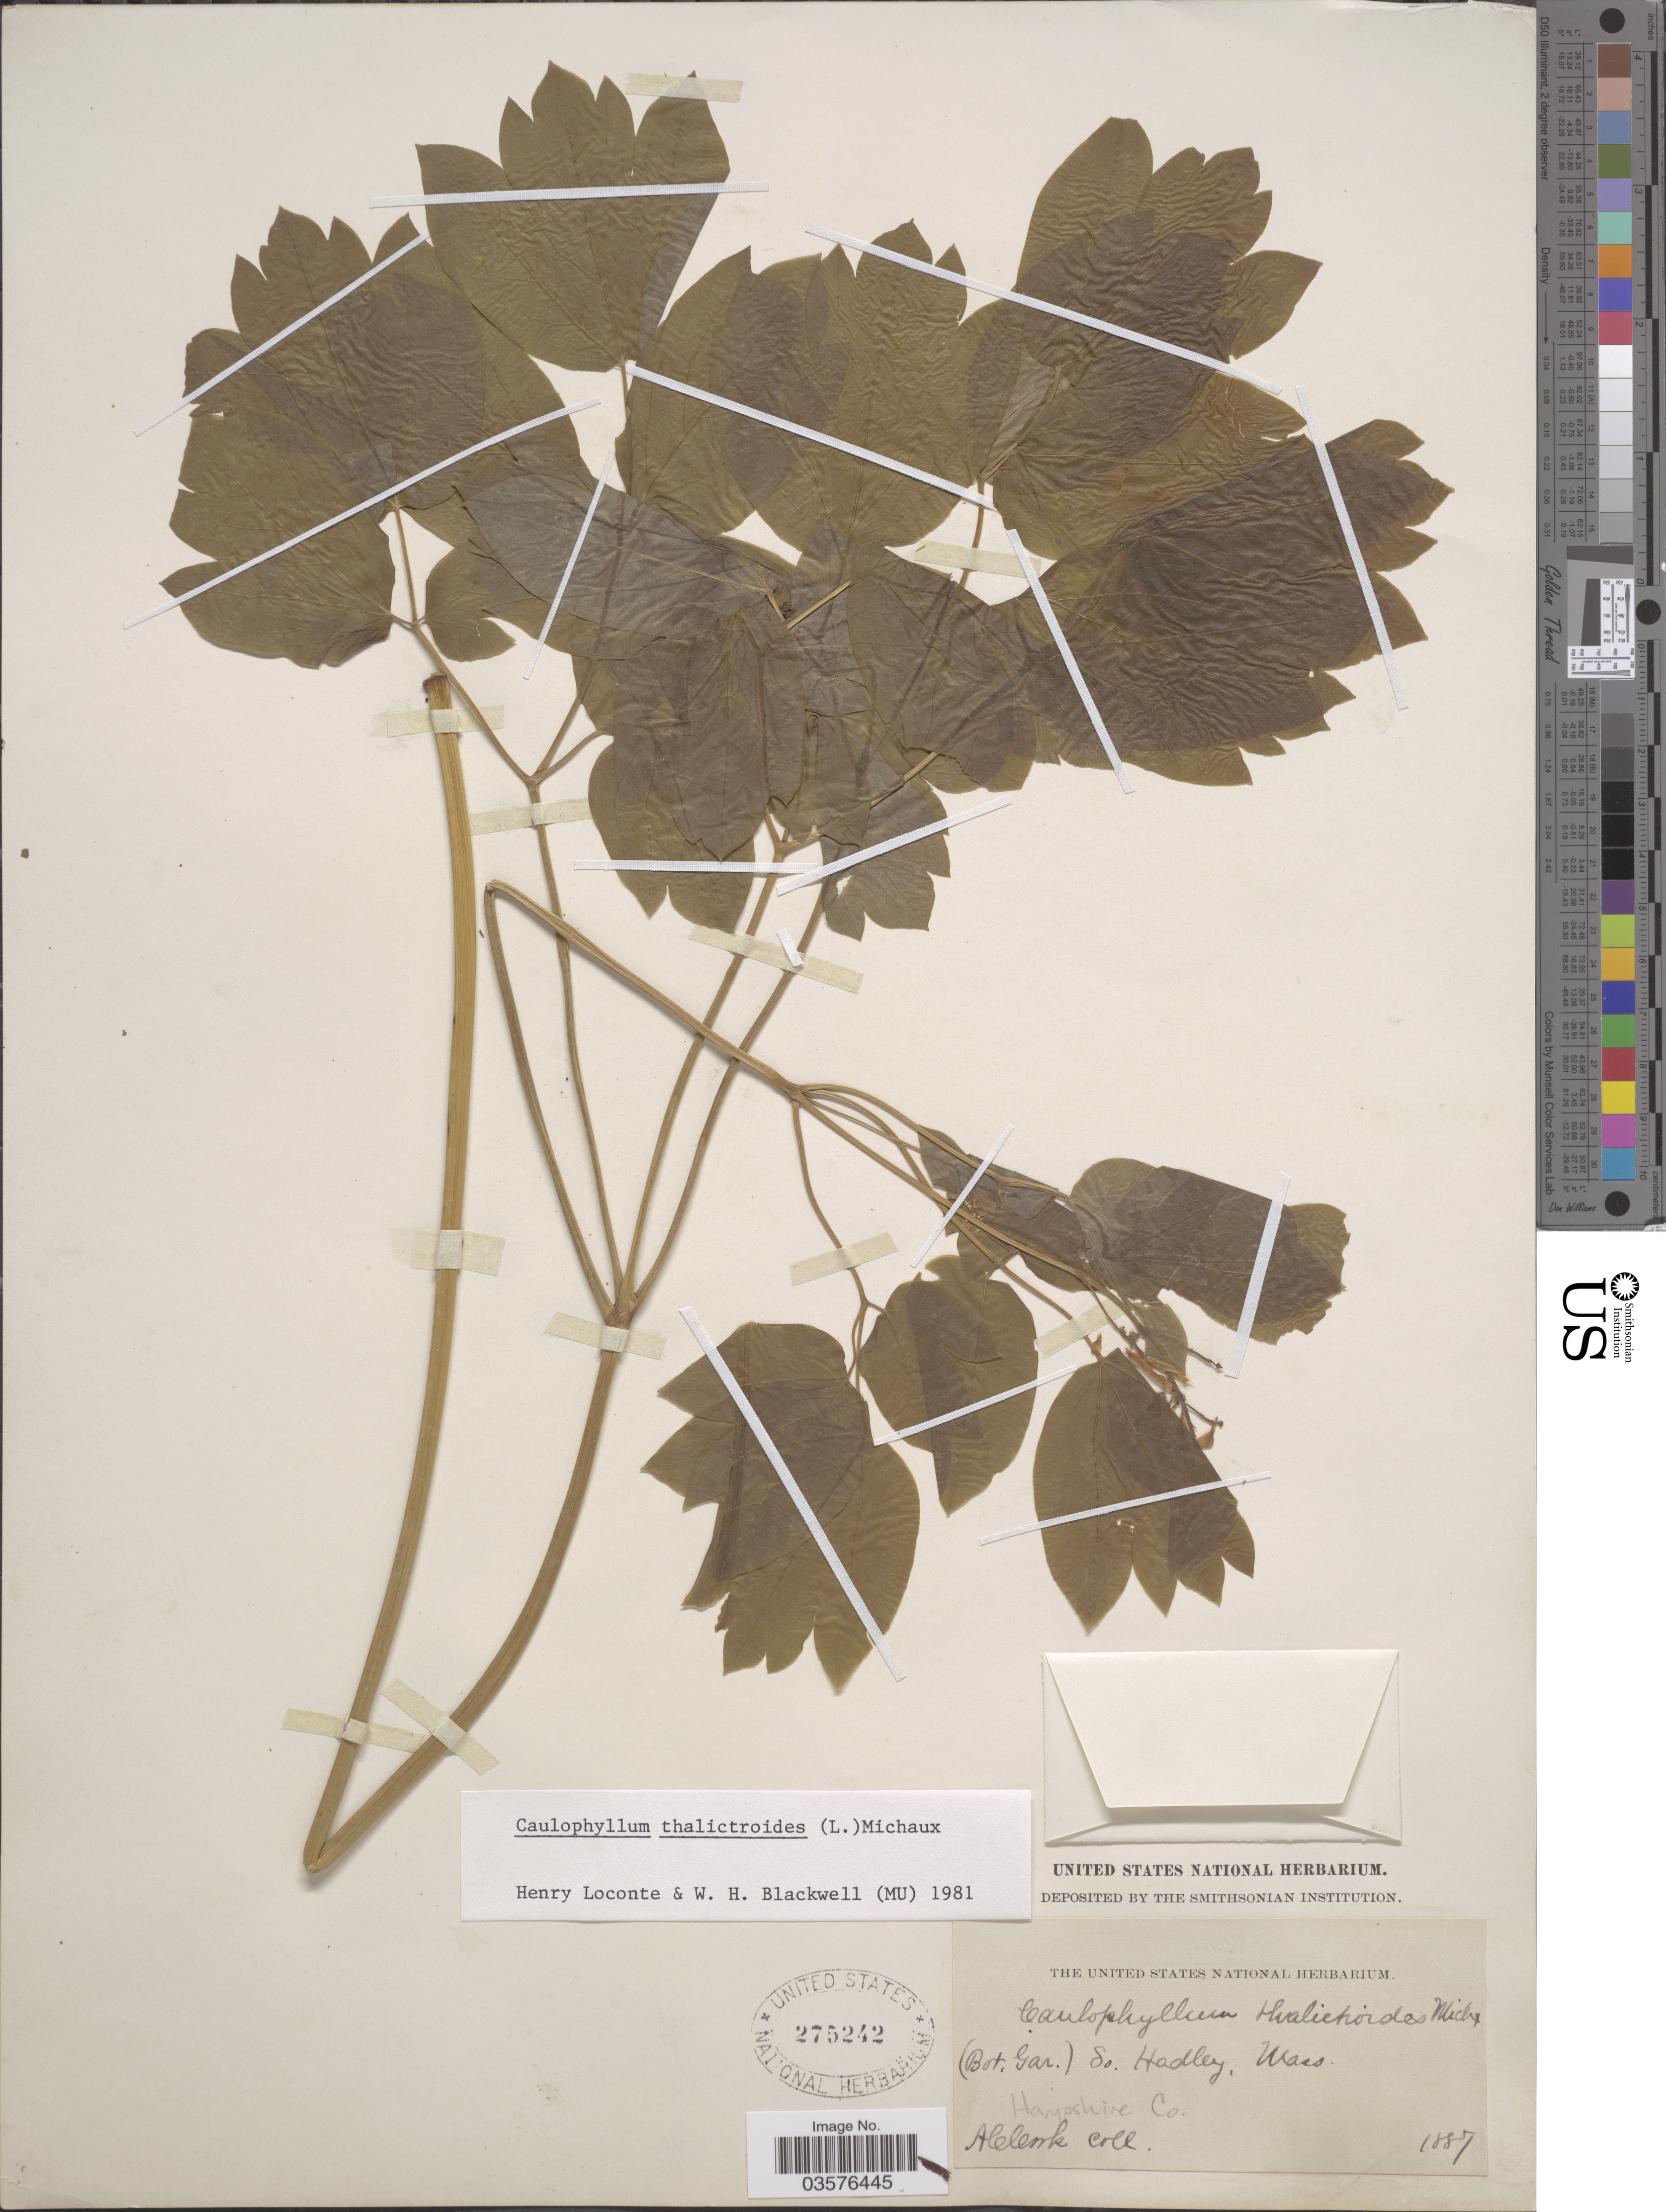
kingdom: Plantae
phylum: Tracheophyta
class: Magnoliopsida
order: Ranunculales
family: Berberidaceae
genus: Caulophyllum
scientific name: Caulophyllum thalictroides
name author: (L.) Michx.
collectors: A. Cook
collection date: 1887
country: United States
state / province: Massachusetts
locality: (Bot. Gar.) So. Hadley. Hampshire Co.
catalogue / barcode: US 275242